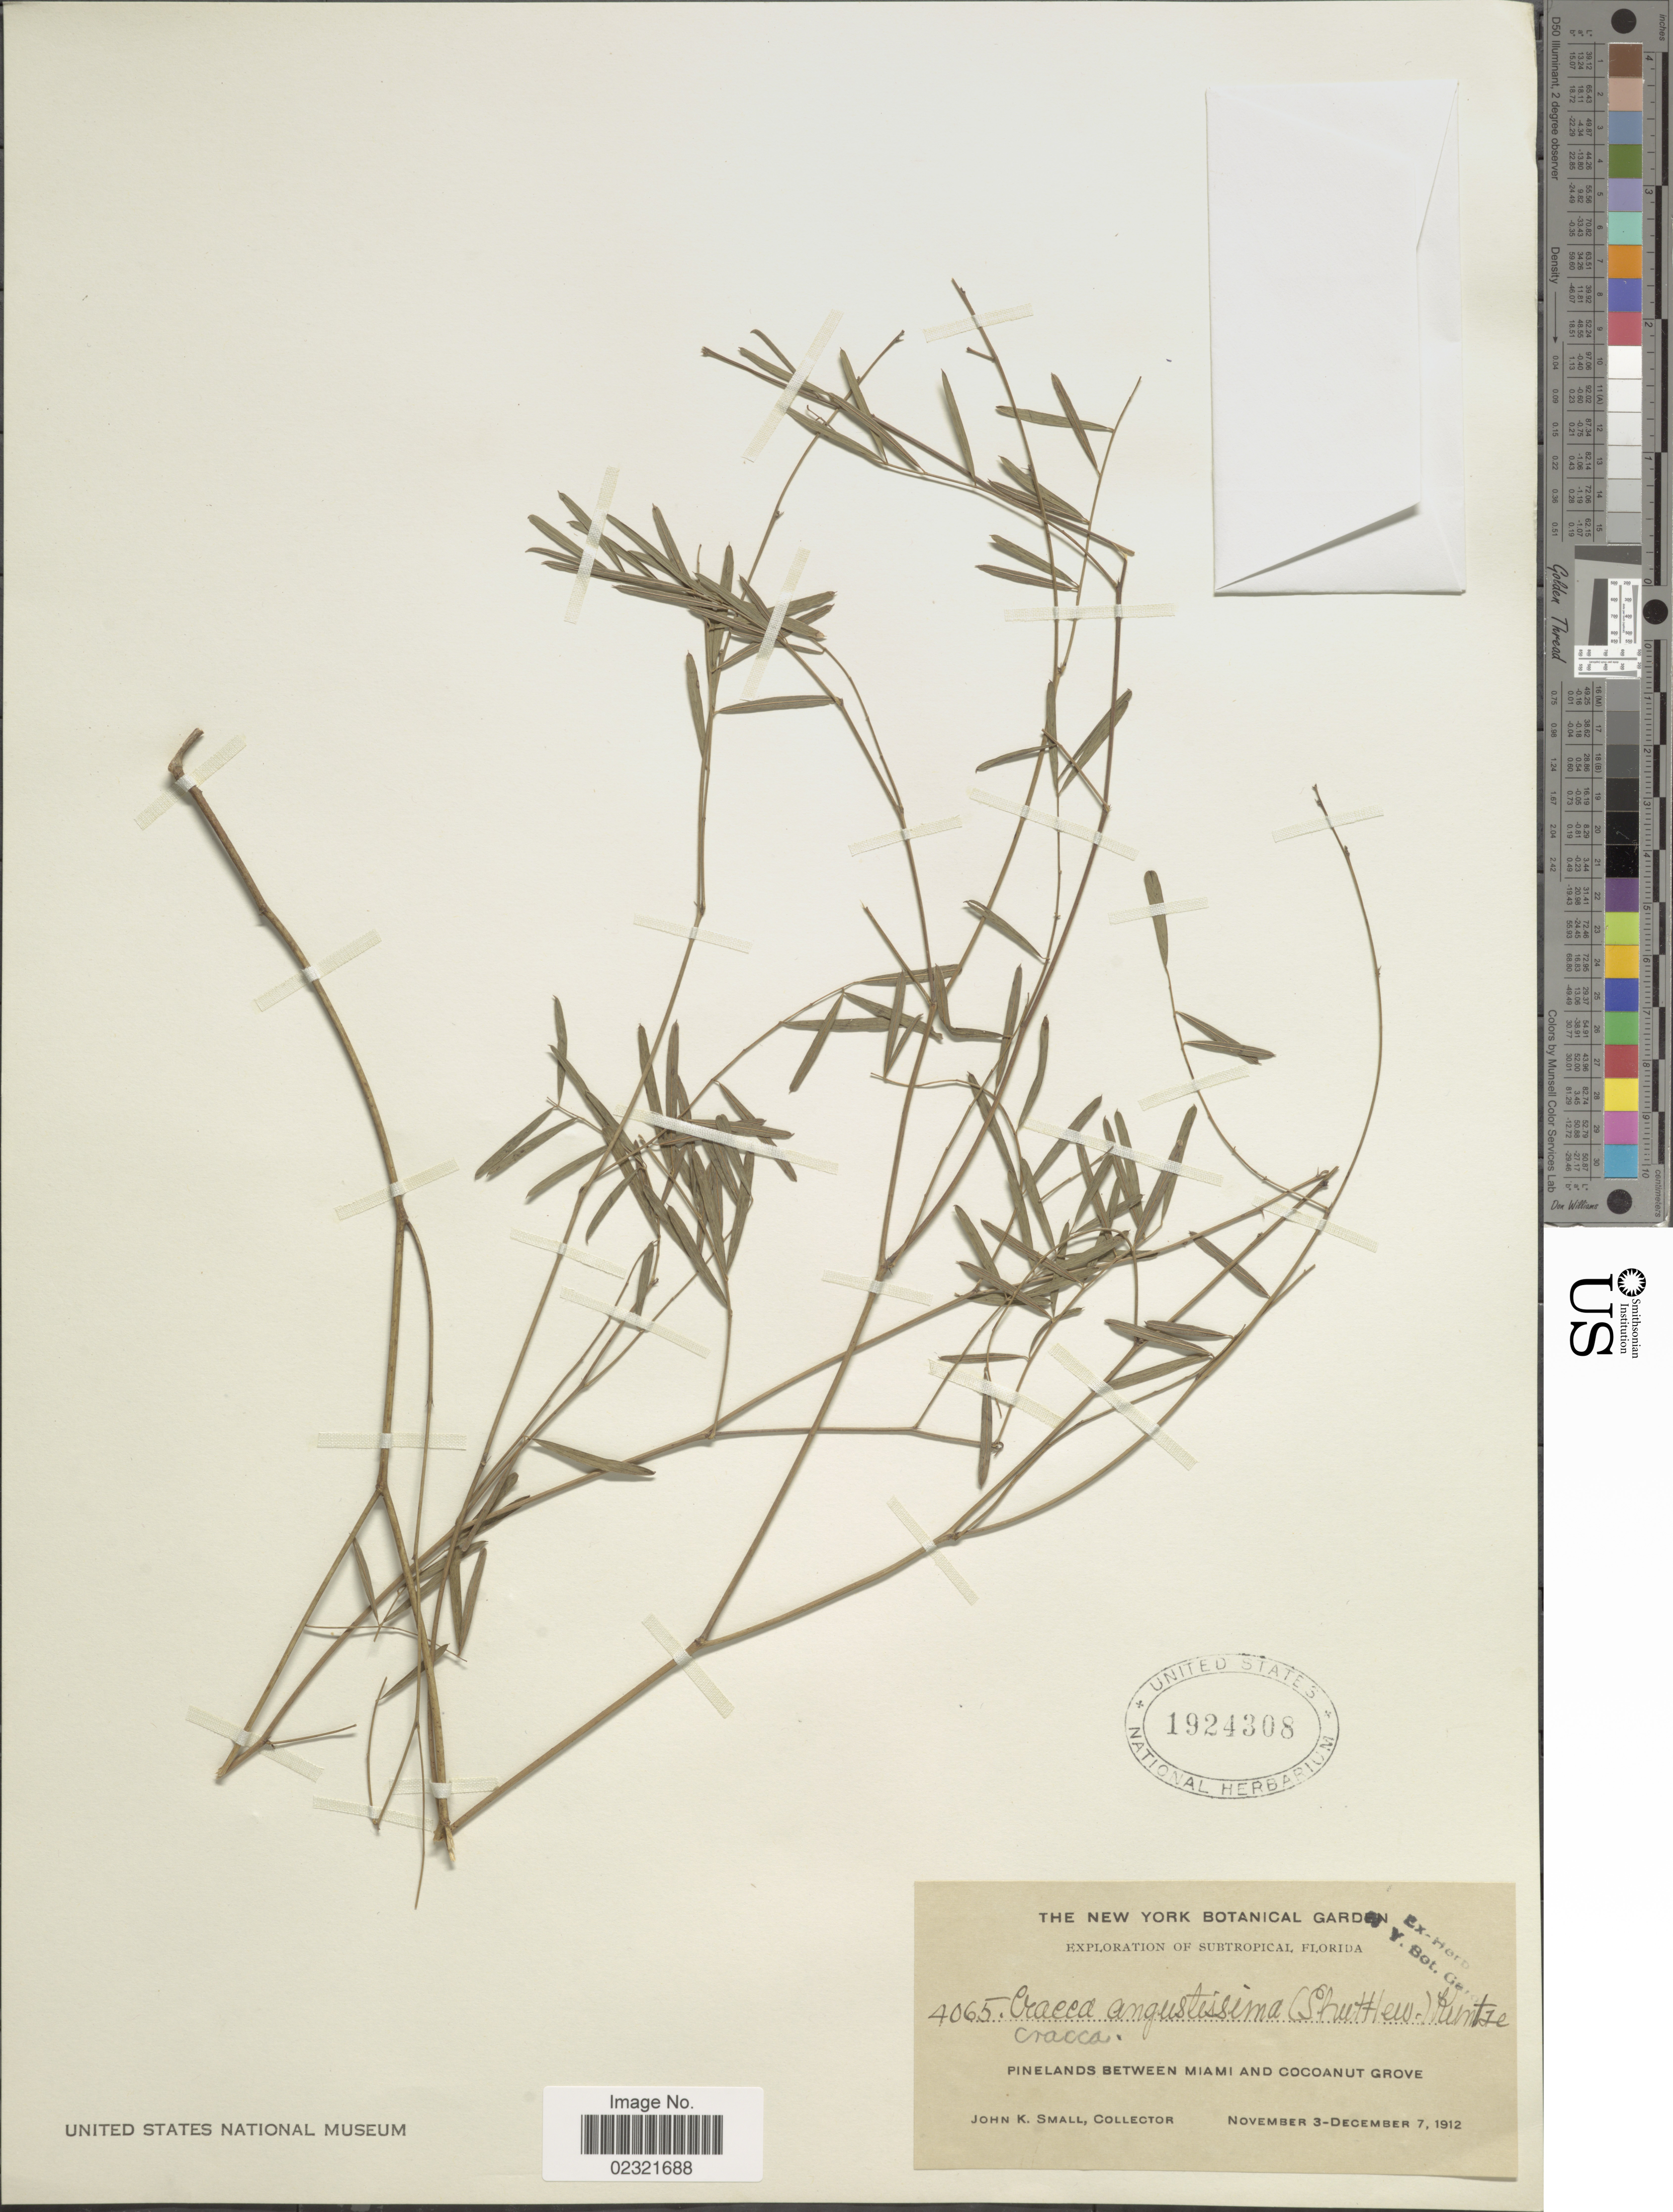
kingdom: Plantae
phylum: Tracheophyta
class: Magnoliopsida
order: Fabales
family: Fabaceae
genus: Tephrosia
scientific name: Tephrosia florida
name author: (Dietr.) C.E. Wood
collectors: J. K. Small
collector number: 4065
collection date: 1912-11-03/1912-12-07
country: United States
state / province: Florida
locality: Pinelands between Miami and Cocoanut Grove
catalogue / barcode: US 1924308